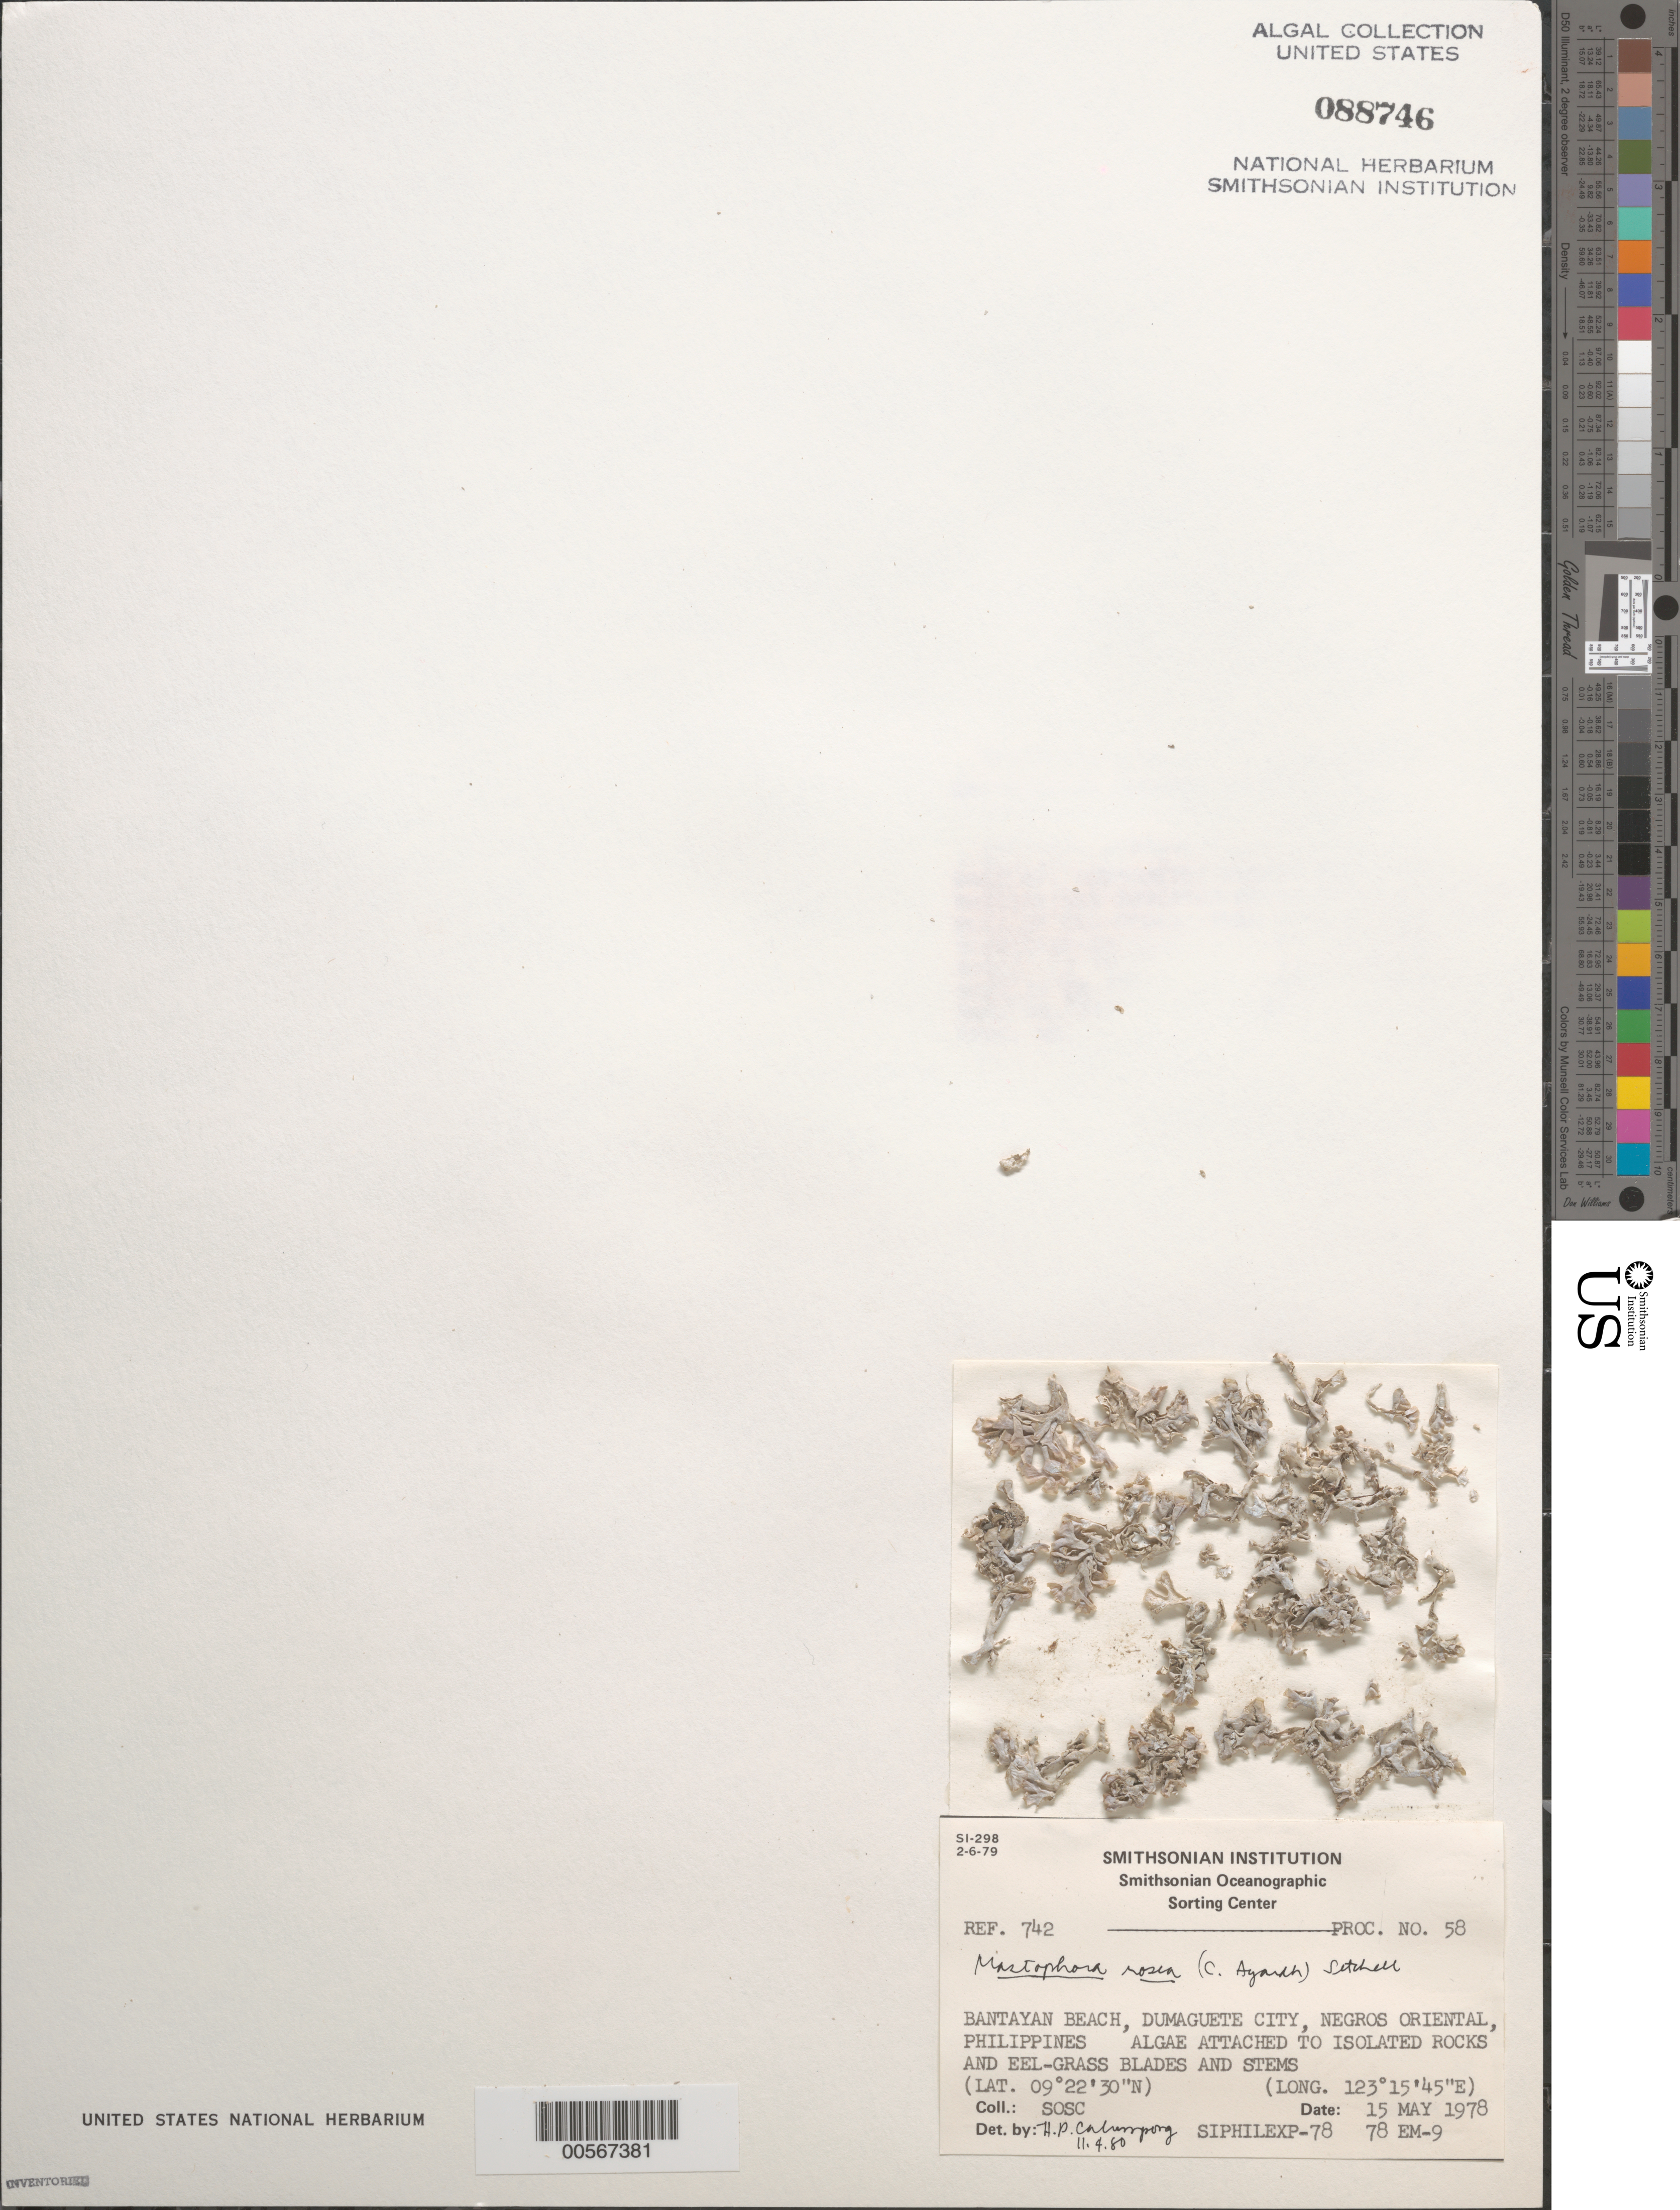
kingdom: Plantae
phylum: Rhodophyta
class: Florideophyceae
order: Corallinales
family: Mastophoraceae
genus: Mastophora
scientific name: Mastophora rosea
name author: (C. Agardh) Setch.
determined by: Calumpong, H. P.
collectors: SOSC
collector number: Station 78 Em-9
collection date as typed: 15 May 1978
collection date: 1978-05-15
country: Philippines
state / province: Central Visayas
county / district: Negros Oriental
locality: Bantayan beach, dumaguete city, negros oriental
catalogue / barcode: US 88746